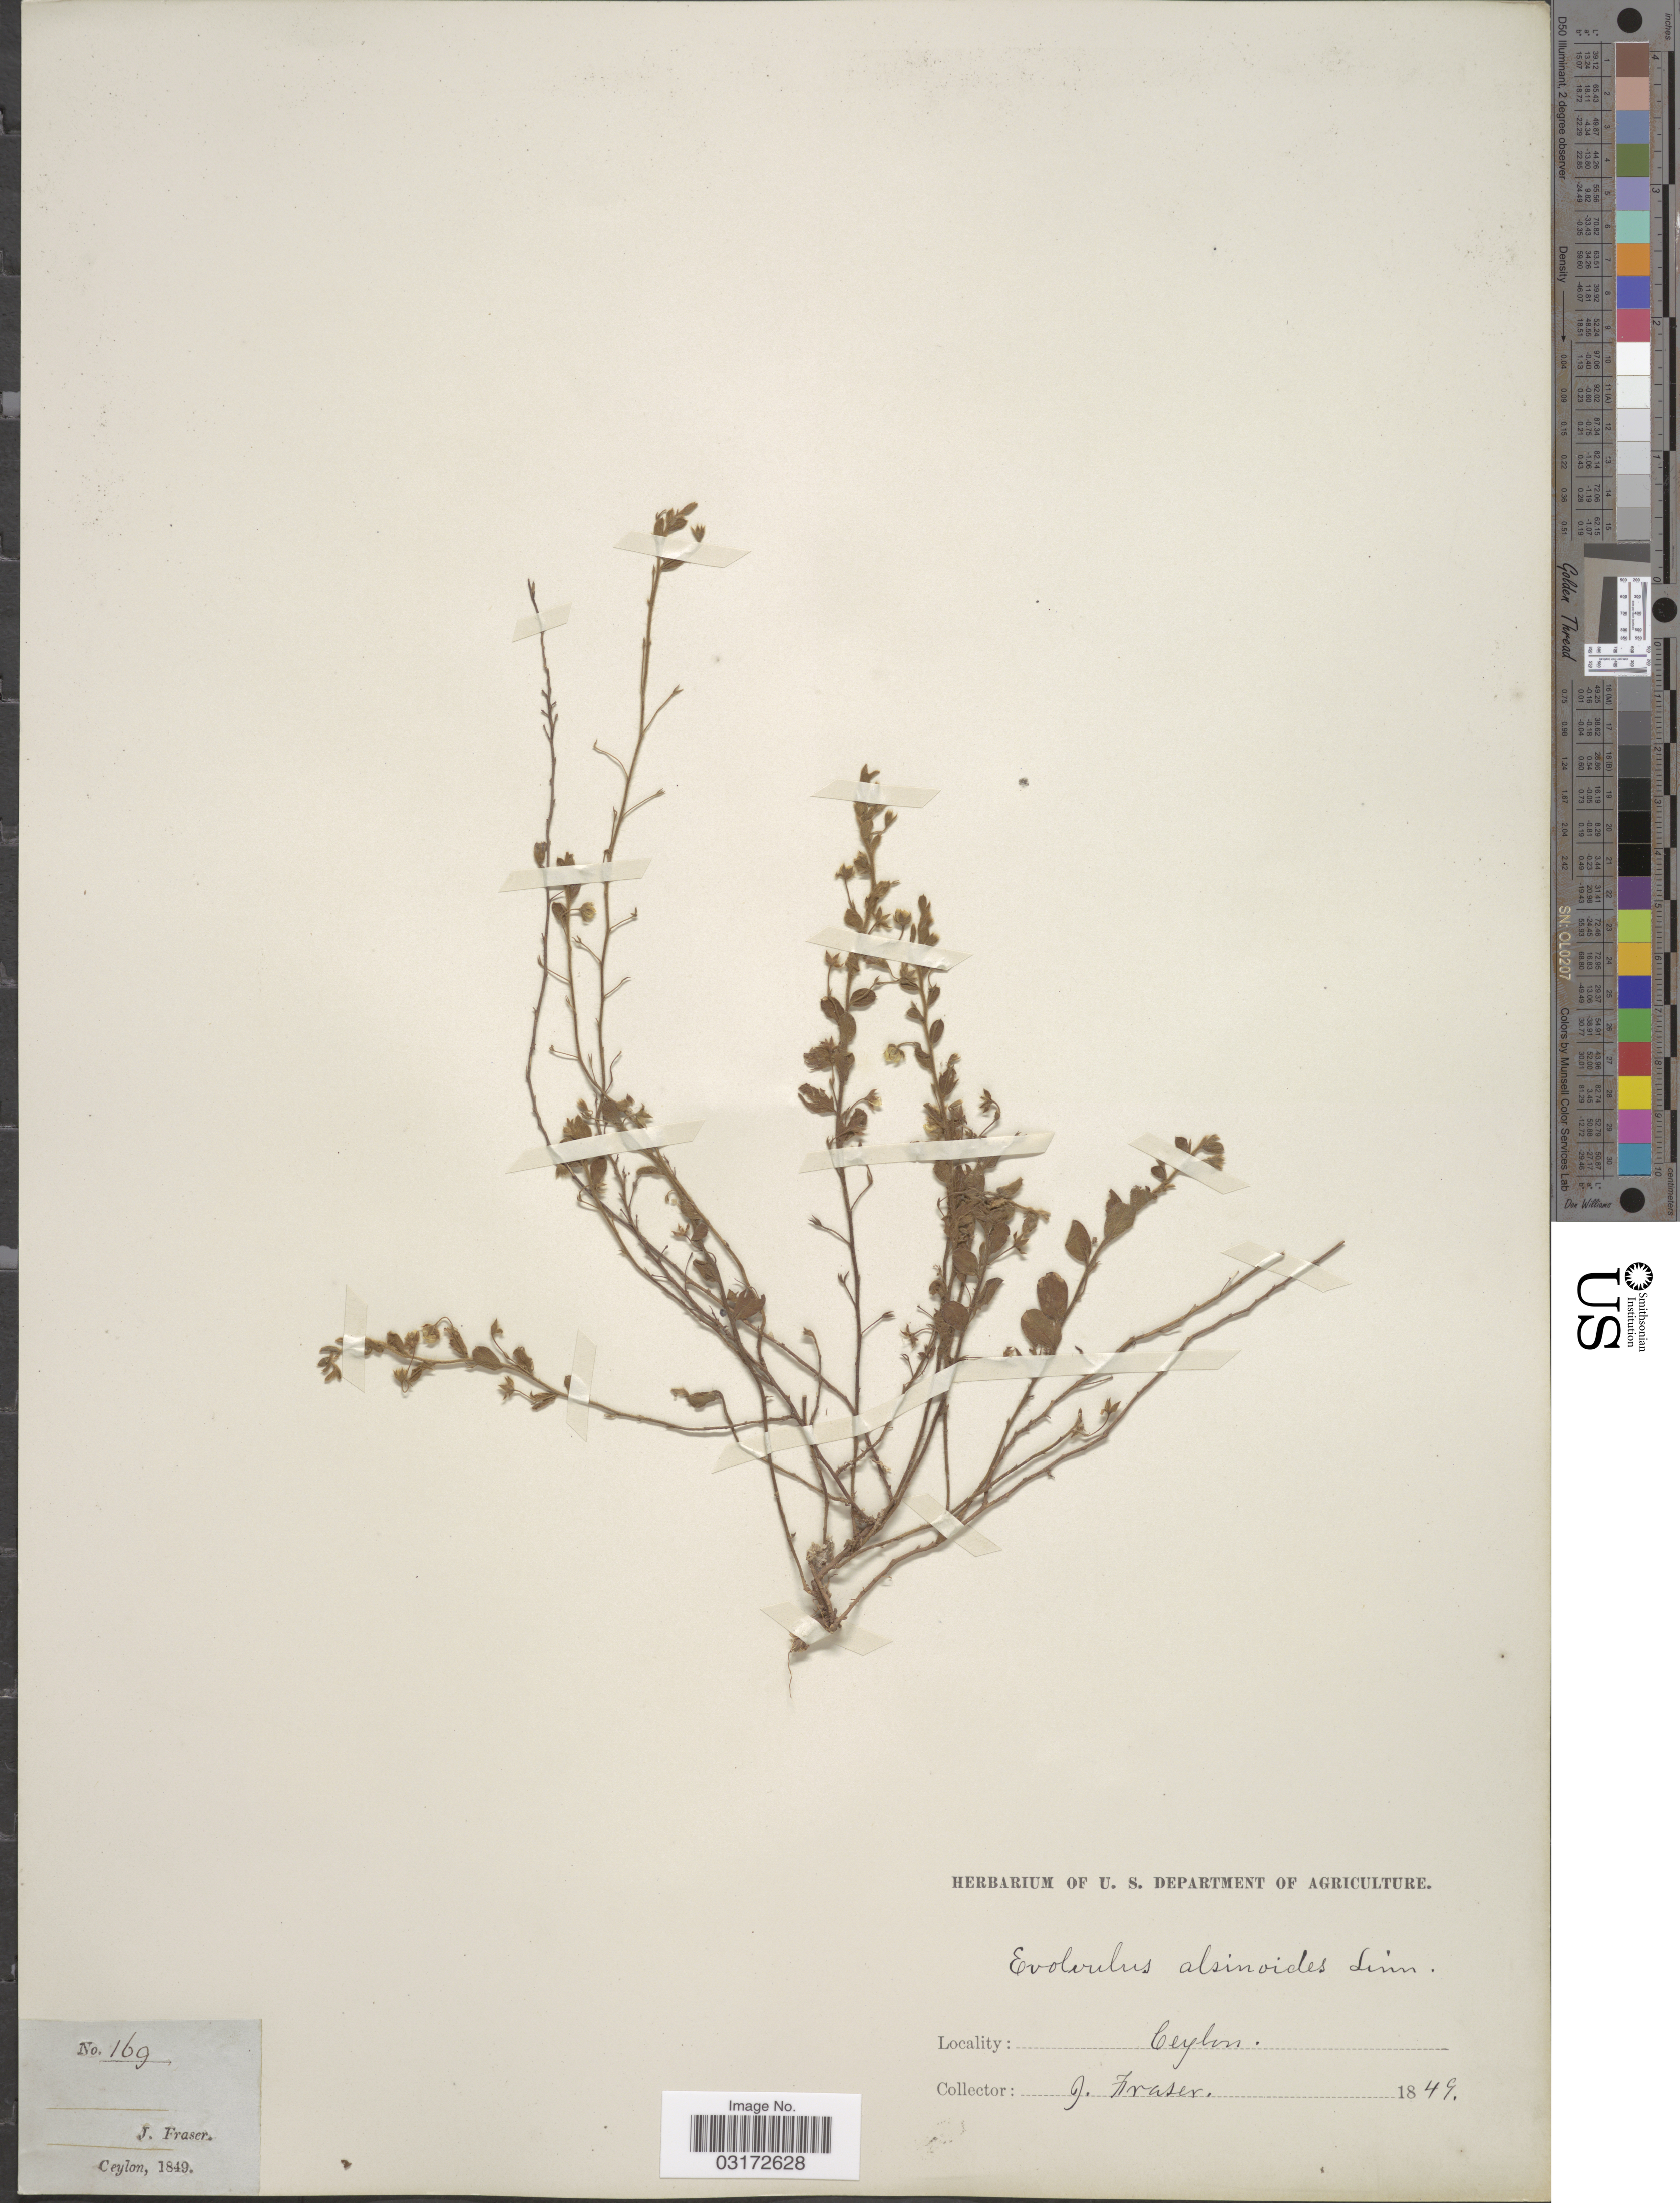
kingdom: Plantae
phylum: Tracheophyta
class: Magnoliopsida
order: Solanales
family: Convolvulaceae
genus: Evolvulus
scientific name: Evolvulus alsinoides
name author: (L.) L.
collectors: G. Fraser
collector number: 169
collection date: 1849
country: Sri Lanka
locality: Ceylon.